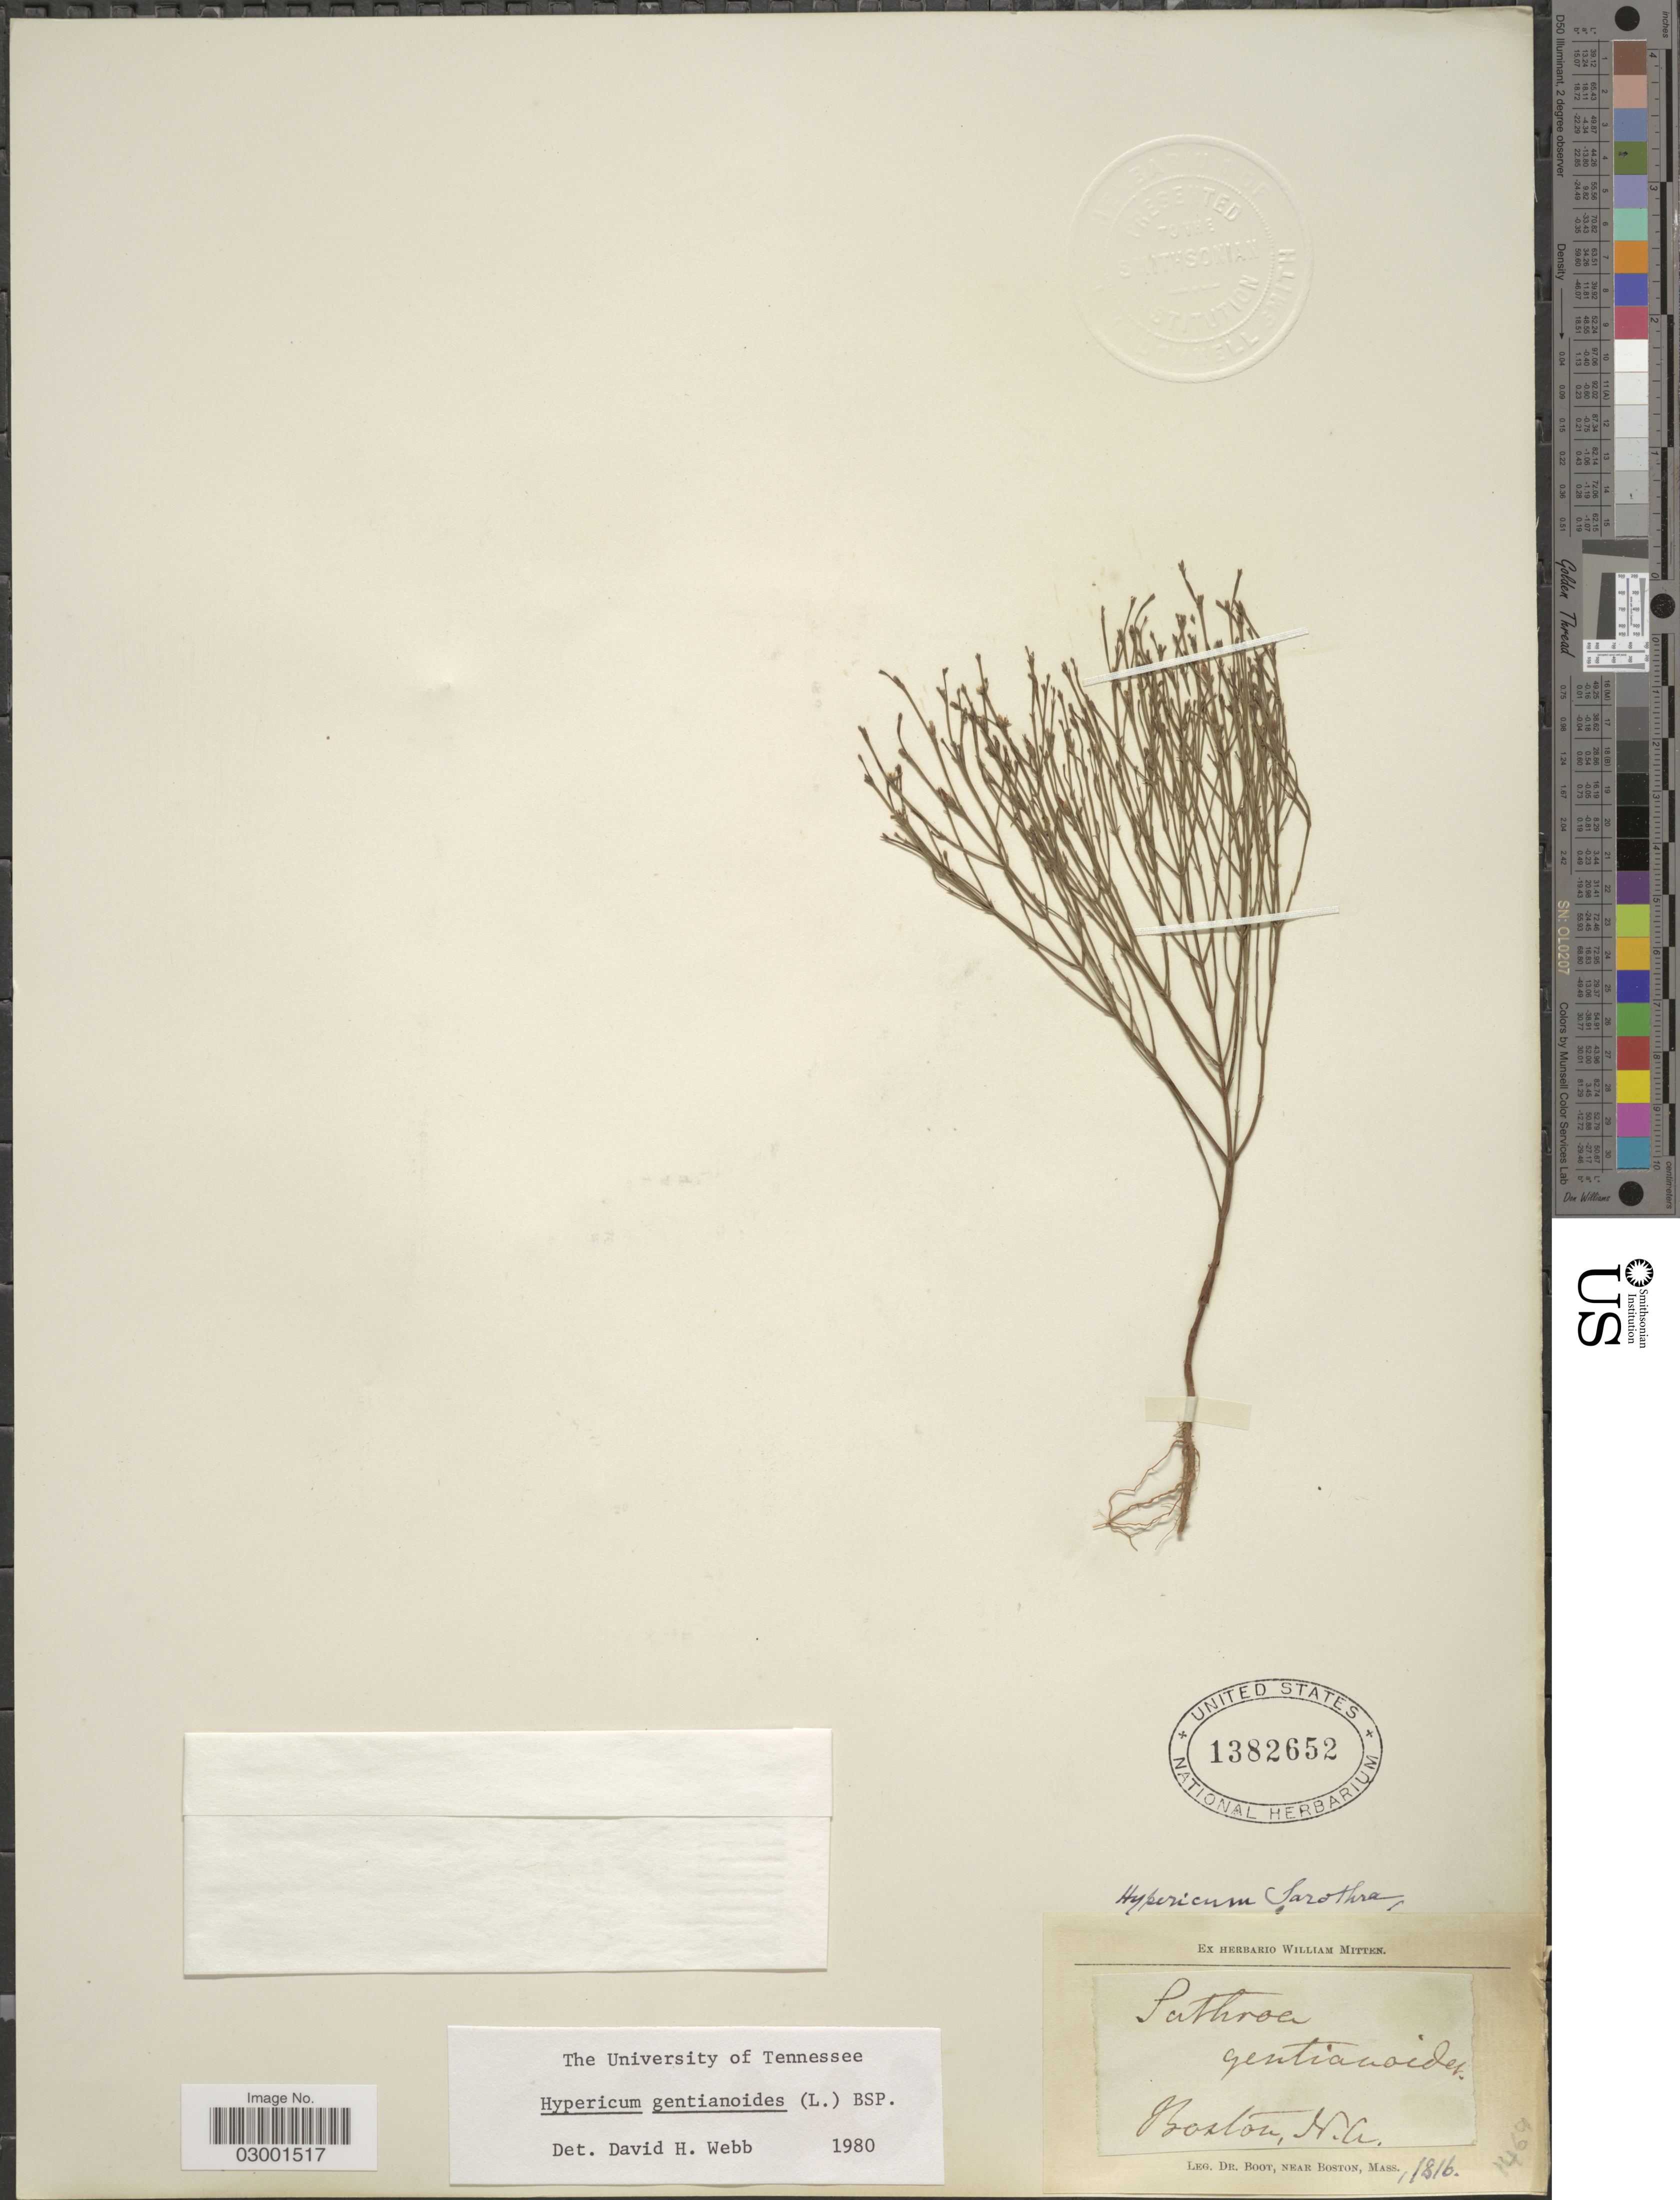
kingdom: Plantae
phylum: Tracheophyta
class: Magnoliopsida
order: Malpighiales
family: Hypericaceae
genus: Hypericum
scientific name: Hypericum gentianoides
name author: (L.) Britton, Stearns & Poggenb.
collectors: Boot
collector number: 1469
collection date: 1816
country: United States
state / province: Massachusetts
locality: Boston, M.A., near Boston.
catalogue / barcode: US 1382652